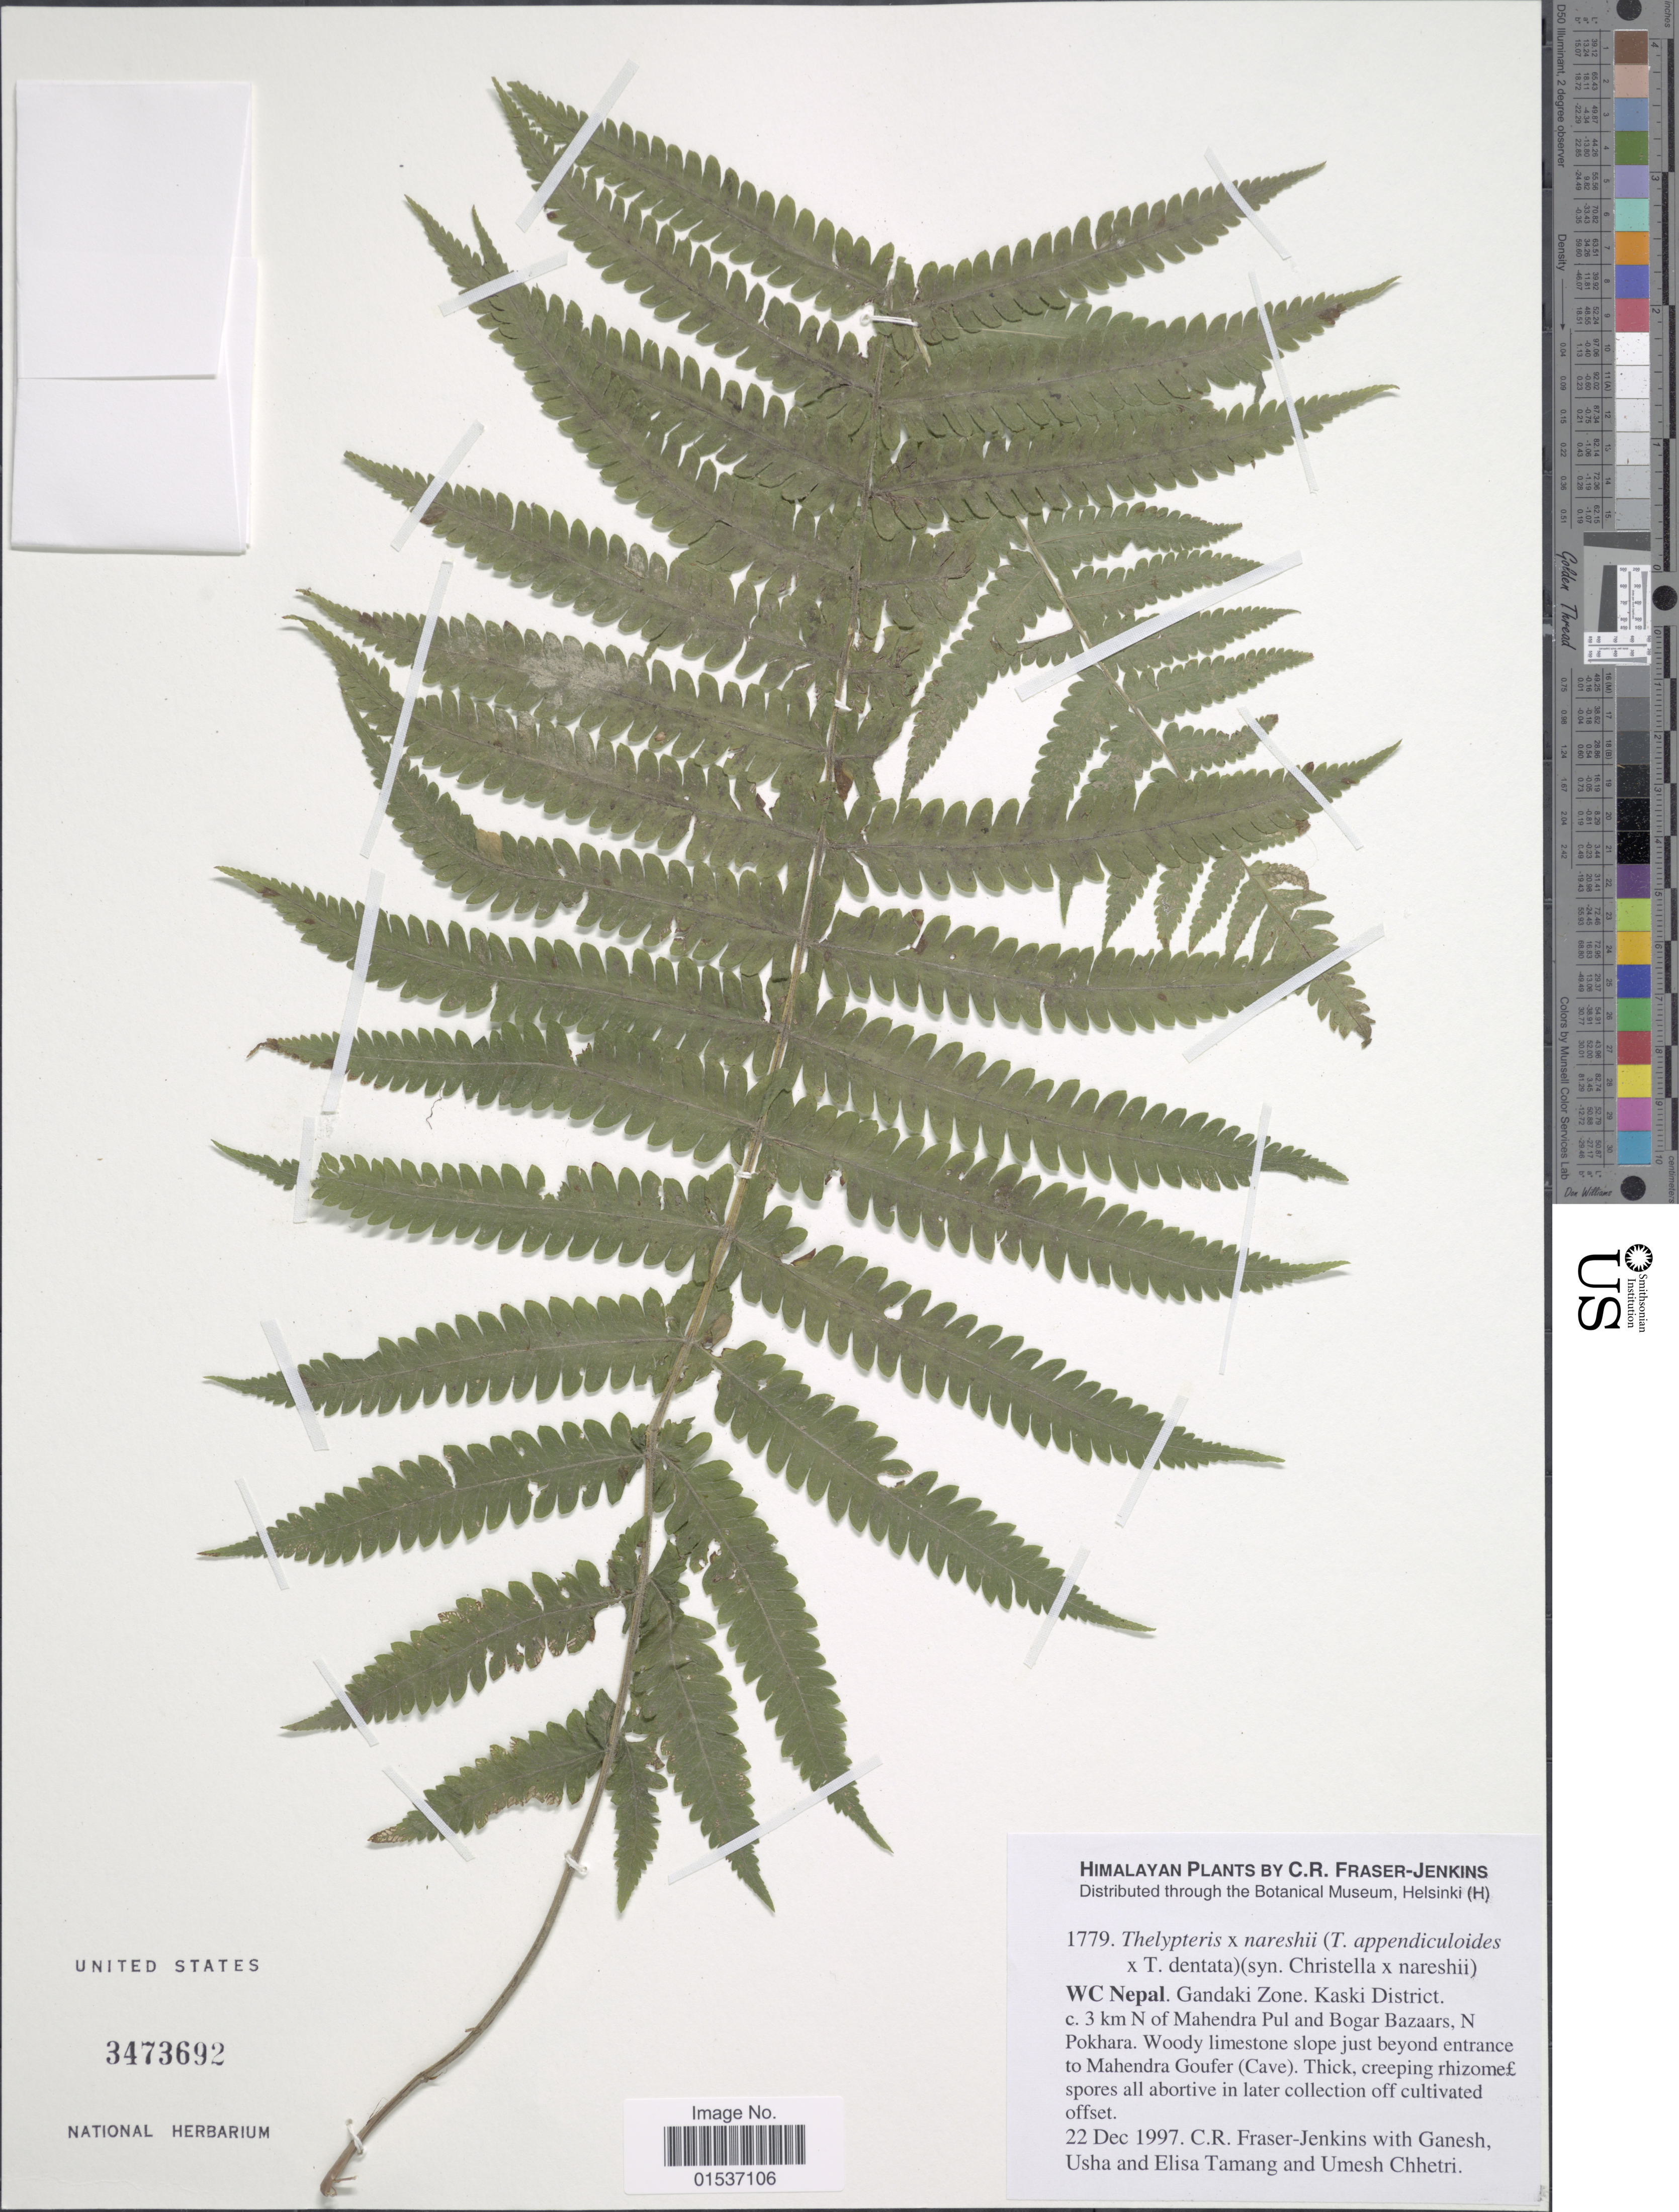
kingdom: Plantae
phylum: Tracheophyta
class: Polypodiopsida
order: Polypodiales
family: Thelypteridaceae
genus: Thelypteris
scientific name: Thelypteris x nareshii comb. ined.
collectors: C. R. Fraser-Jenkins, G. Tamang, E. Tamang & U. Chhetri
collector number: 1779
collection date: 1997-12-22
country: Nepal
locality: Himalayan, WC Nepal. Gandaki Zone. Kaski District. c. 3 km N of Mahendra Pul and Bogor Bazaars, N Pokhara, just beyond entrance to Mahendra Goufer (Cave).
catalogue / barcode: US 3473692